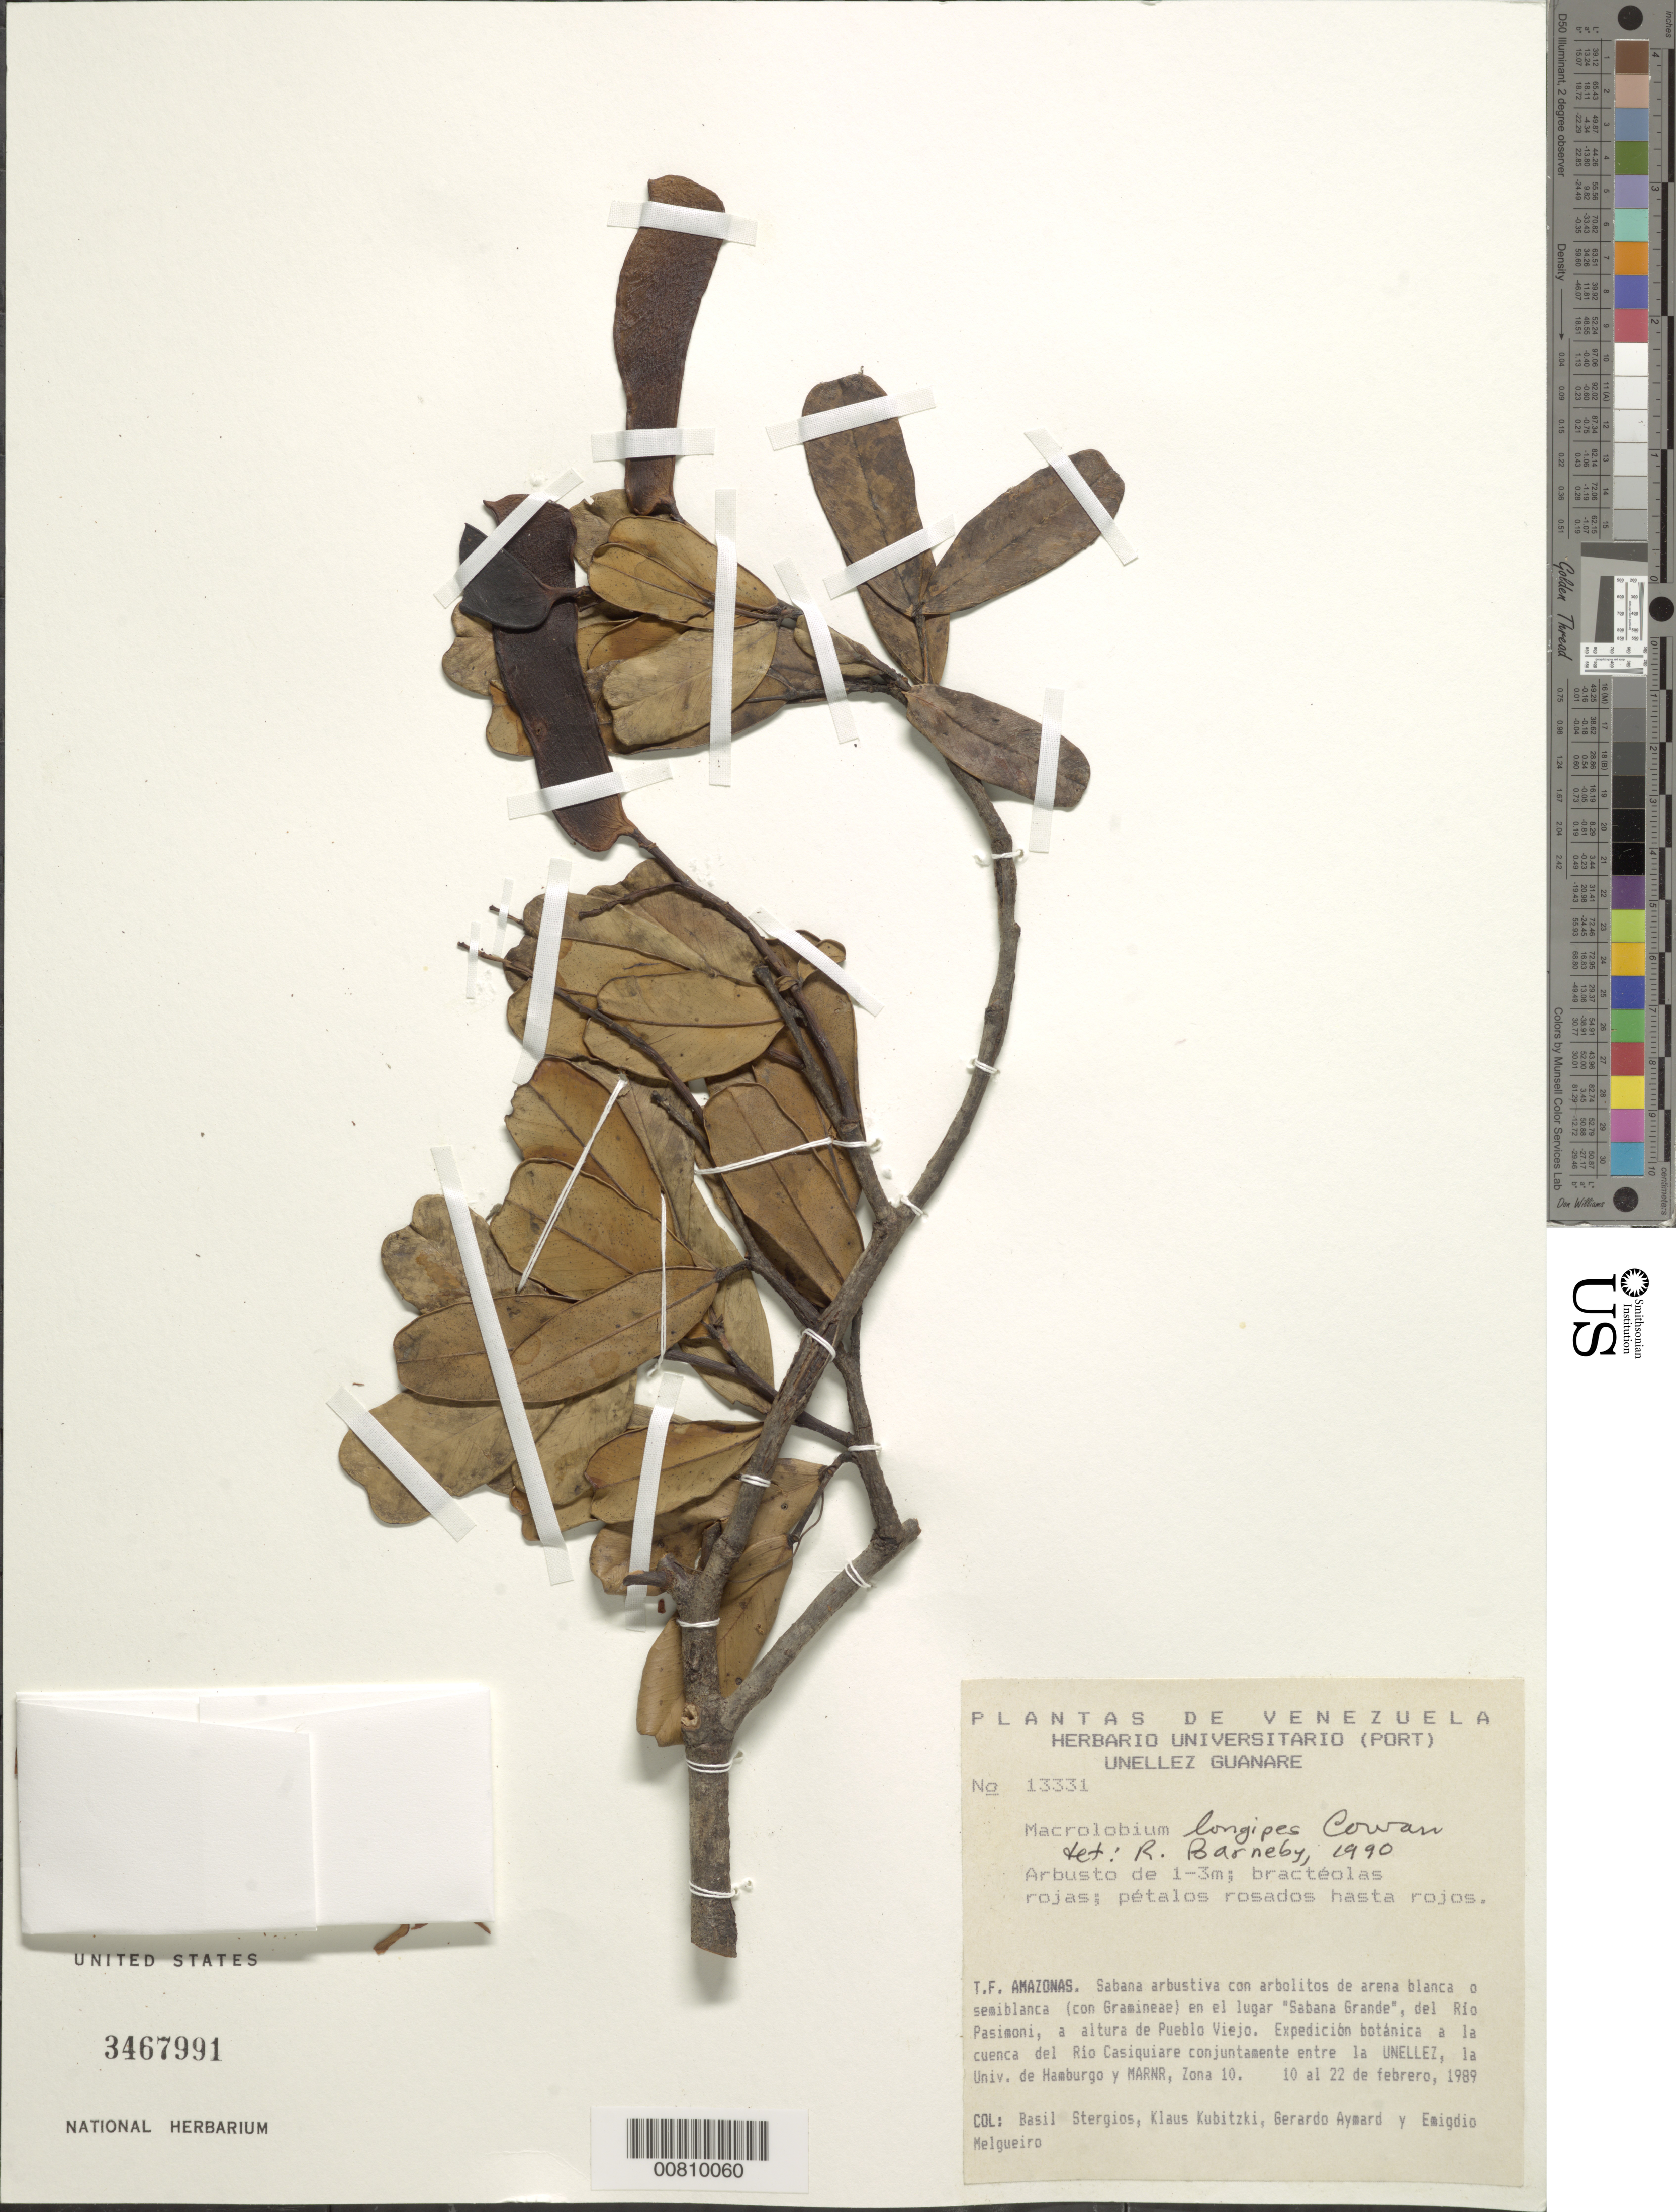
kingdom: Plantae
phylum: Tracheophyta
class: Magnoliopsida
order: Fabales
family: Fabaceae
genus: Macrolobium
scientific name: Macrolobium longipes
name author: R.S. Cowan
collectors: B. G. Stergios, K. Kubitzki, G. A. Aymard & E. Melgueiro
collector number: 13331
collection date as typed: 10 Feb 1989 to 22 Feb 1989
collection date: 1989-02-10/1989-02-22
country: Venezuela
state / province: Amazonas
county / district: Maroa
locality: Sabana Grande, del rio Pasimoni, a altura de Pueblo Viejo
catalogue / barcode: US 3467991